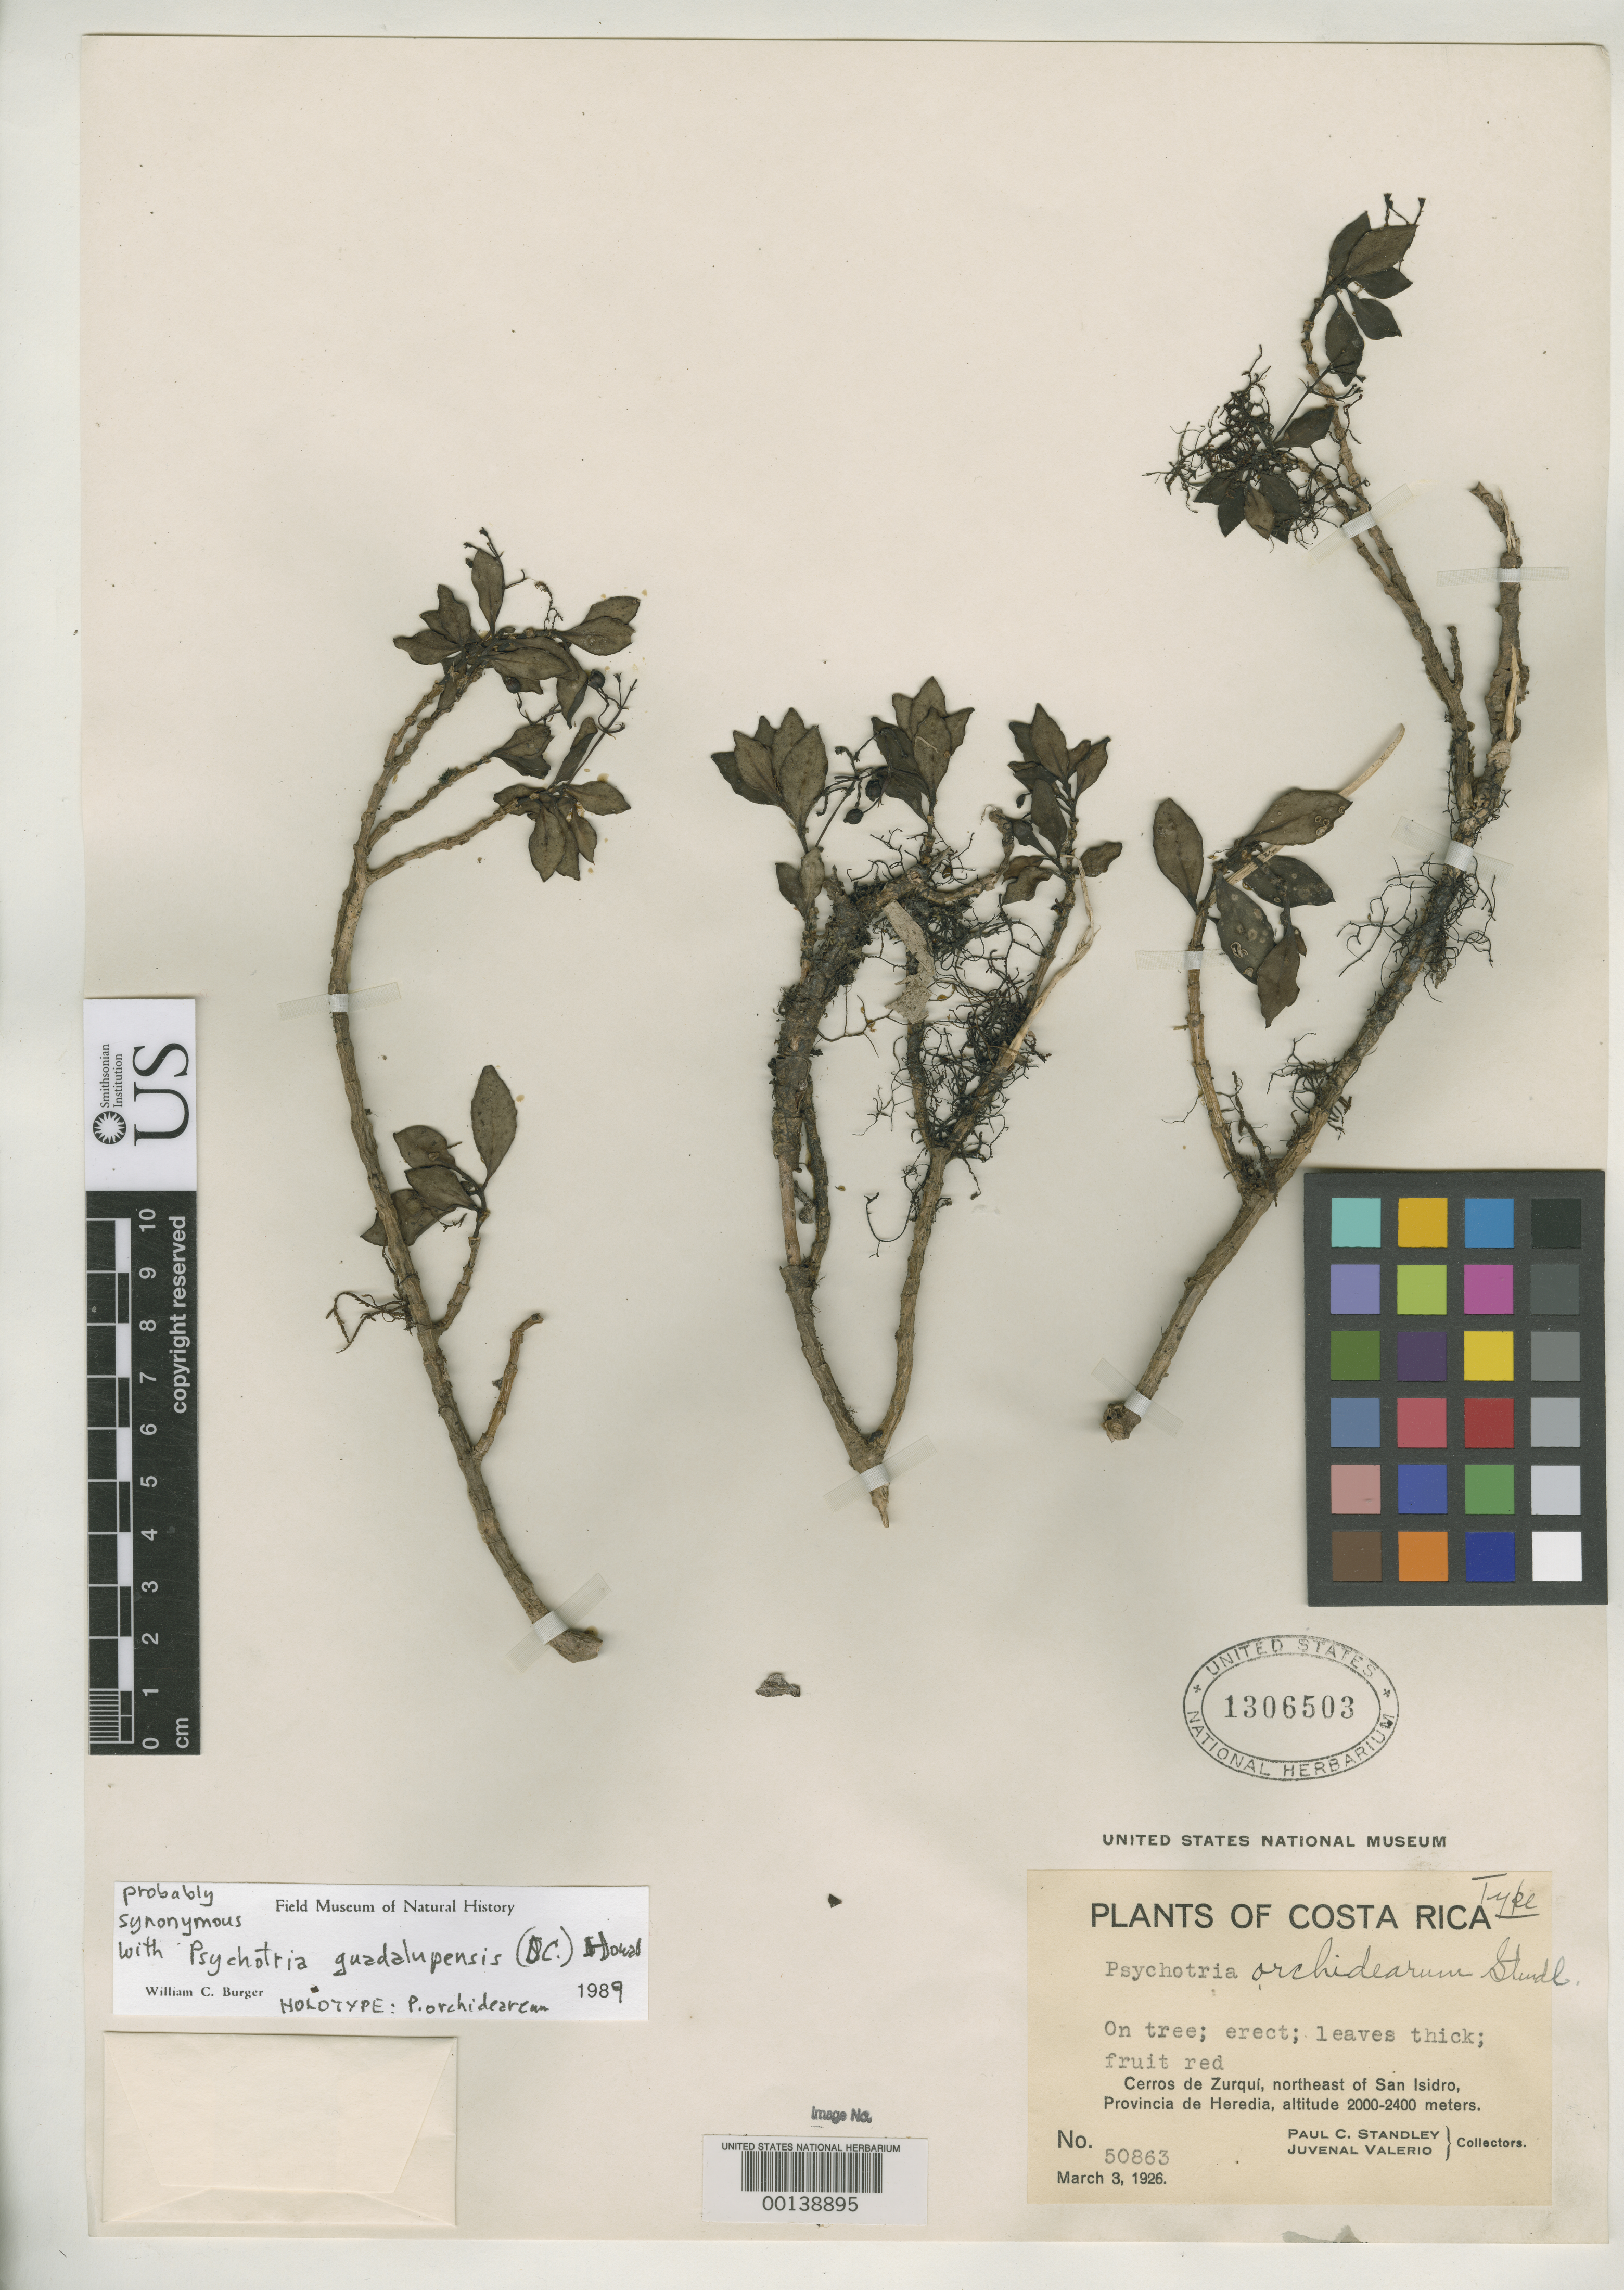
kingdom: Plantae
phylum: Tracheophyta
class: Magnoliopsida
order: Gentianales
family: Rubiaceae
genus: Psychotria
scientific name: Psychotria orchidearum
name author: Standl.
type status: Holotype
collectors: P. C. Standley & J. Valerio R.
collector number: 50863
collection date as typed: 03 Mar 1926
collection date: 1926-03-03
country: Costa Rica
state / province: Heredia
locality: Cerros de Zurqui, NE of San Isidro.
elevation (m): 2000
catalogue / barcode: US 1306503